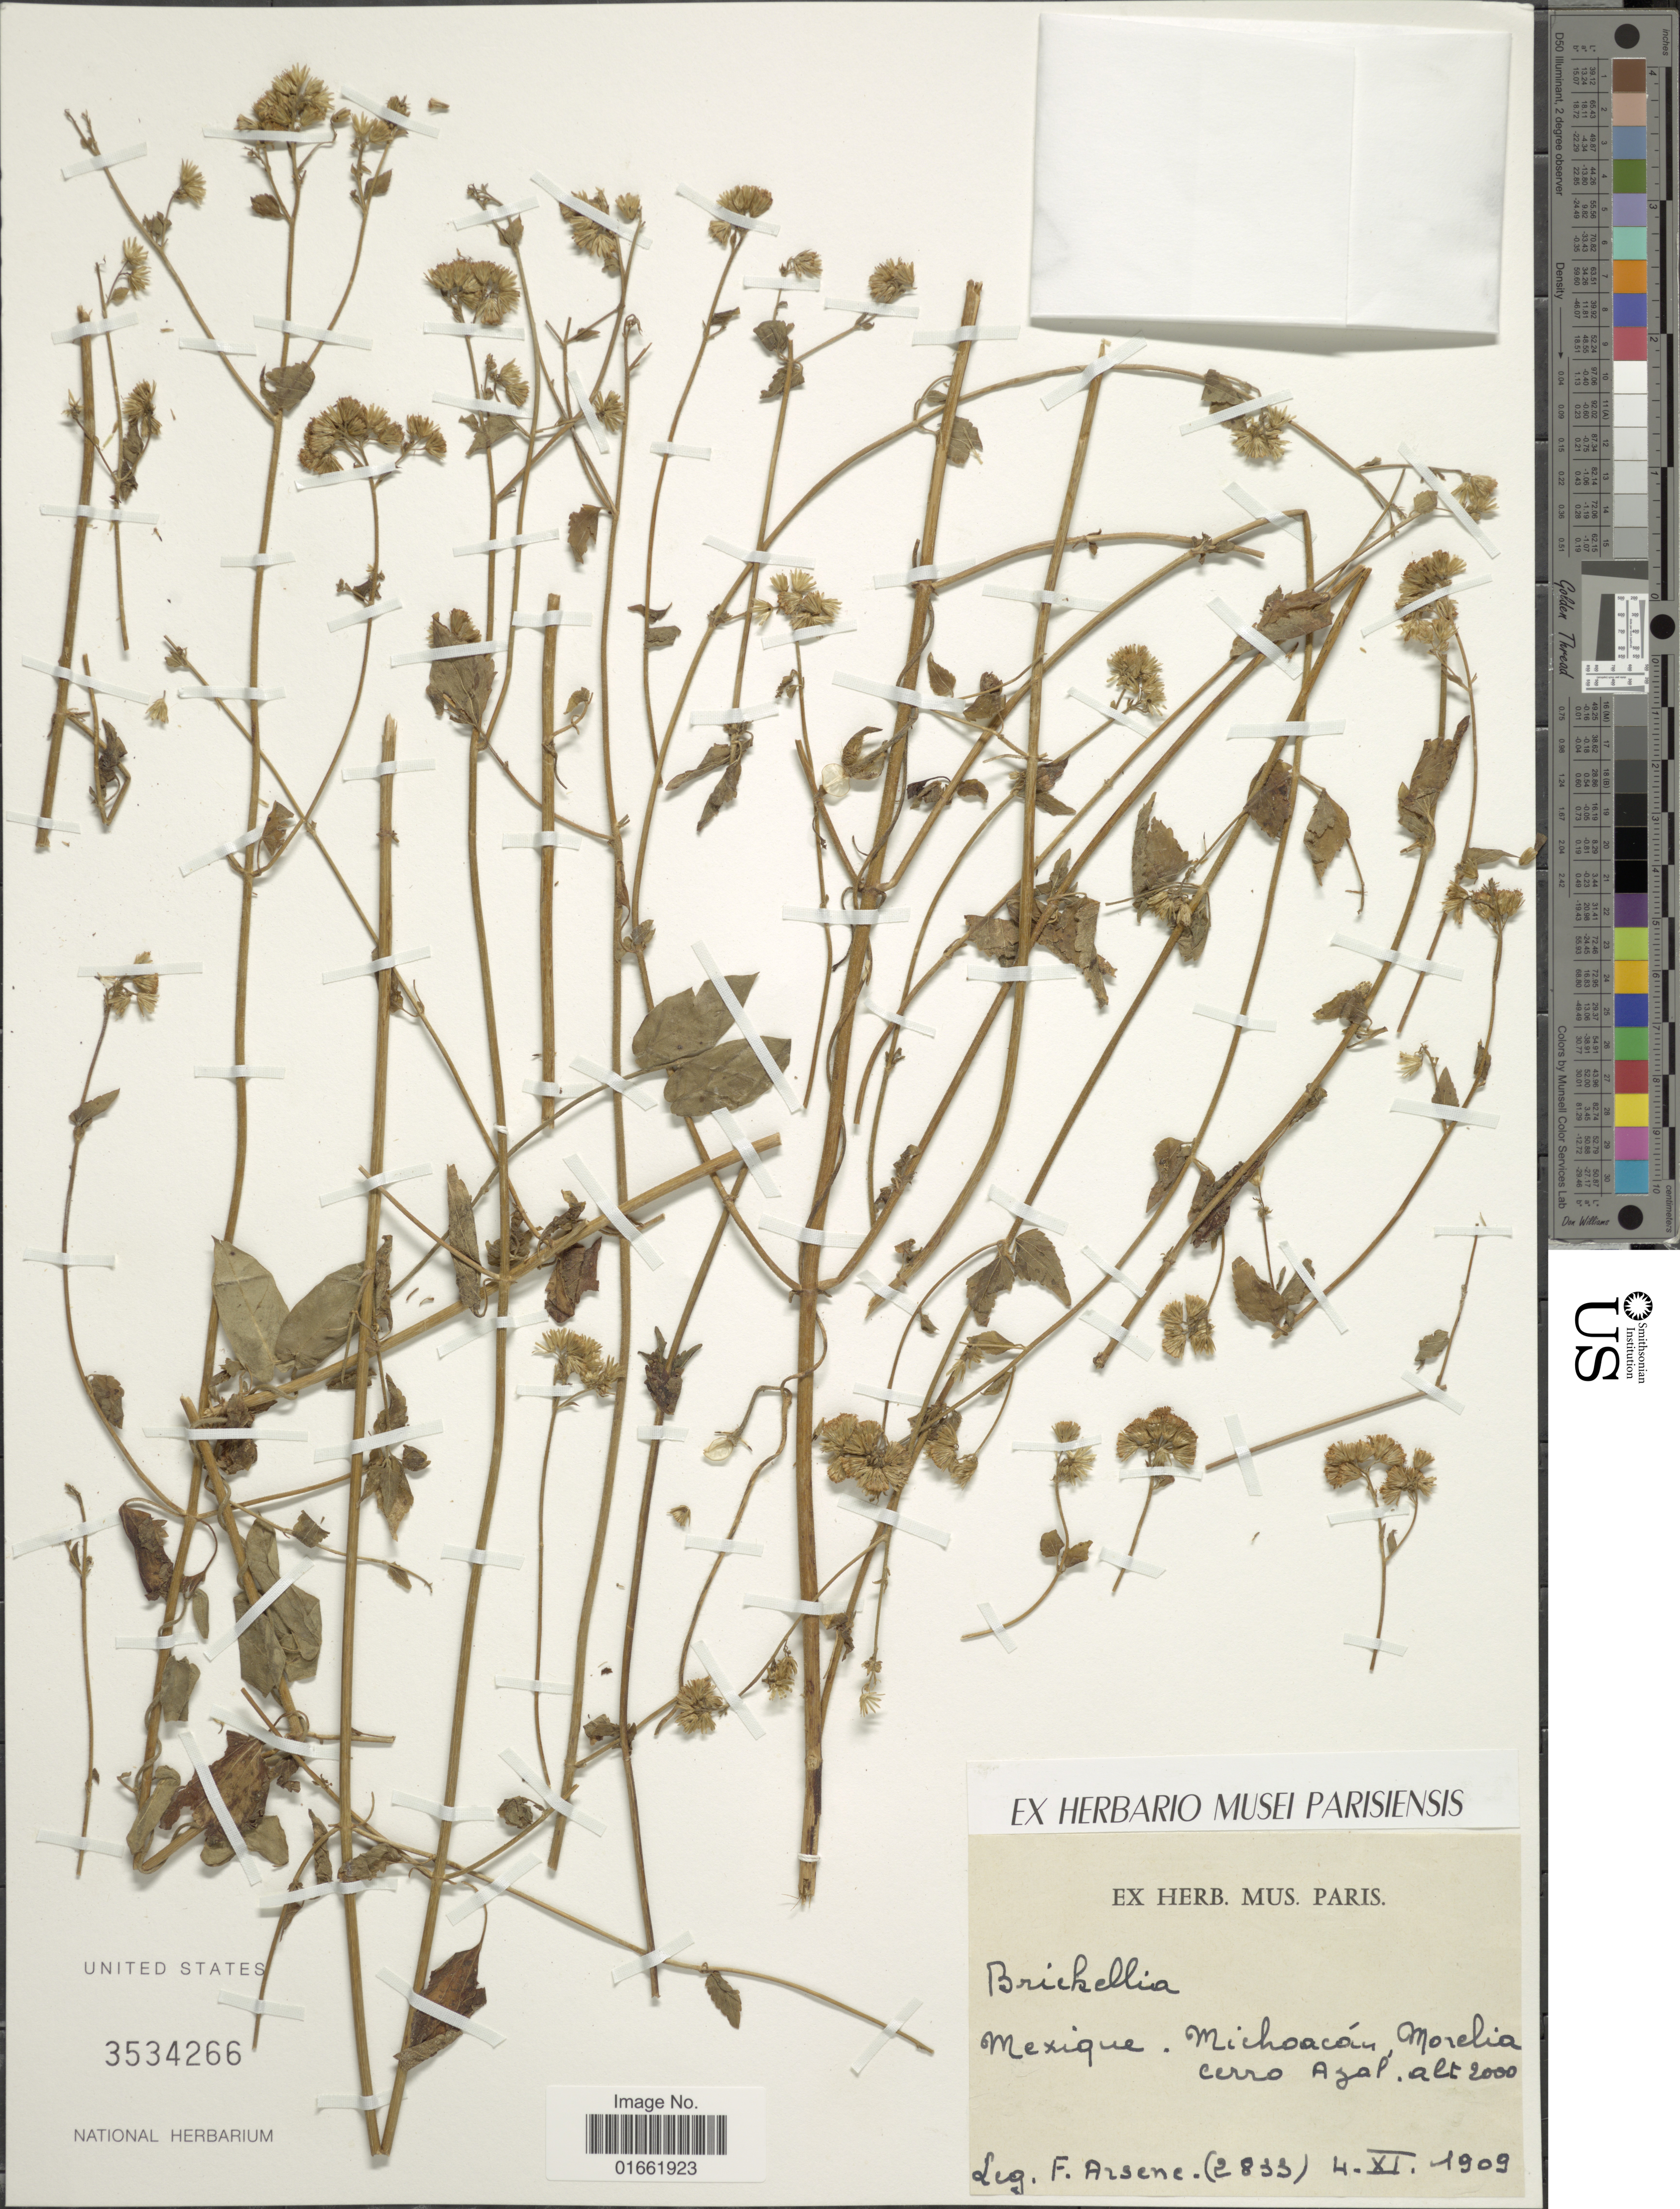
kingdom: Plantae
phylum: Tracheophyta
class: Magnoliopsida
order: Asterales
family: Asteraceae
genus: Fleischmannia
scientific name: Fleischmannia pycnocephala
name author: (Less.) R.M. King & H. Rob.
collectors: F. Arsène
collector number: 2833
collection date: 1909-11-04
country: Mexico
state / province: Michoacán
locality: Mexique: Michoacán, Morelia cerro Azal.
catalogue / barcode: US 3534266